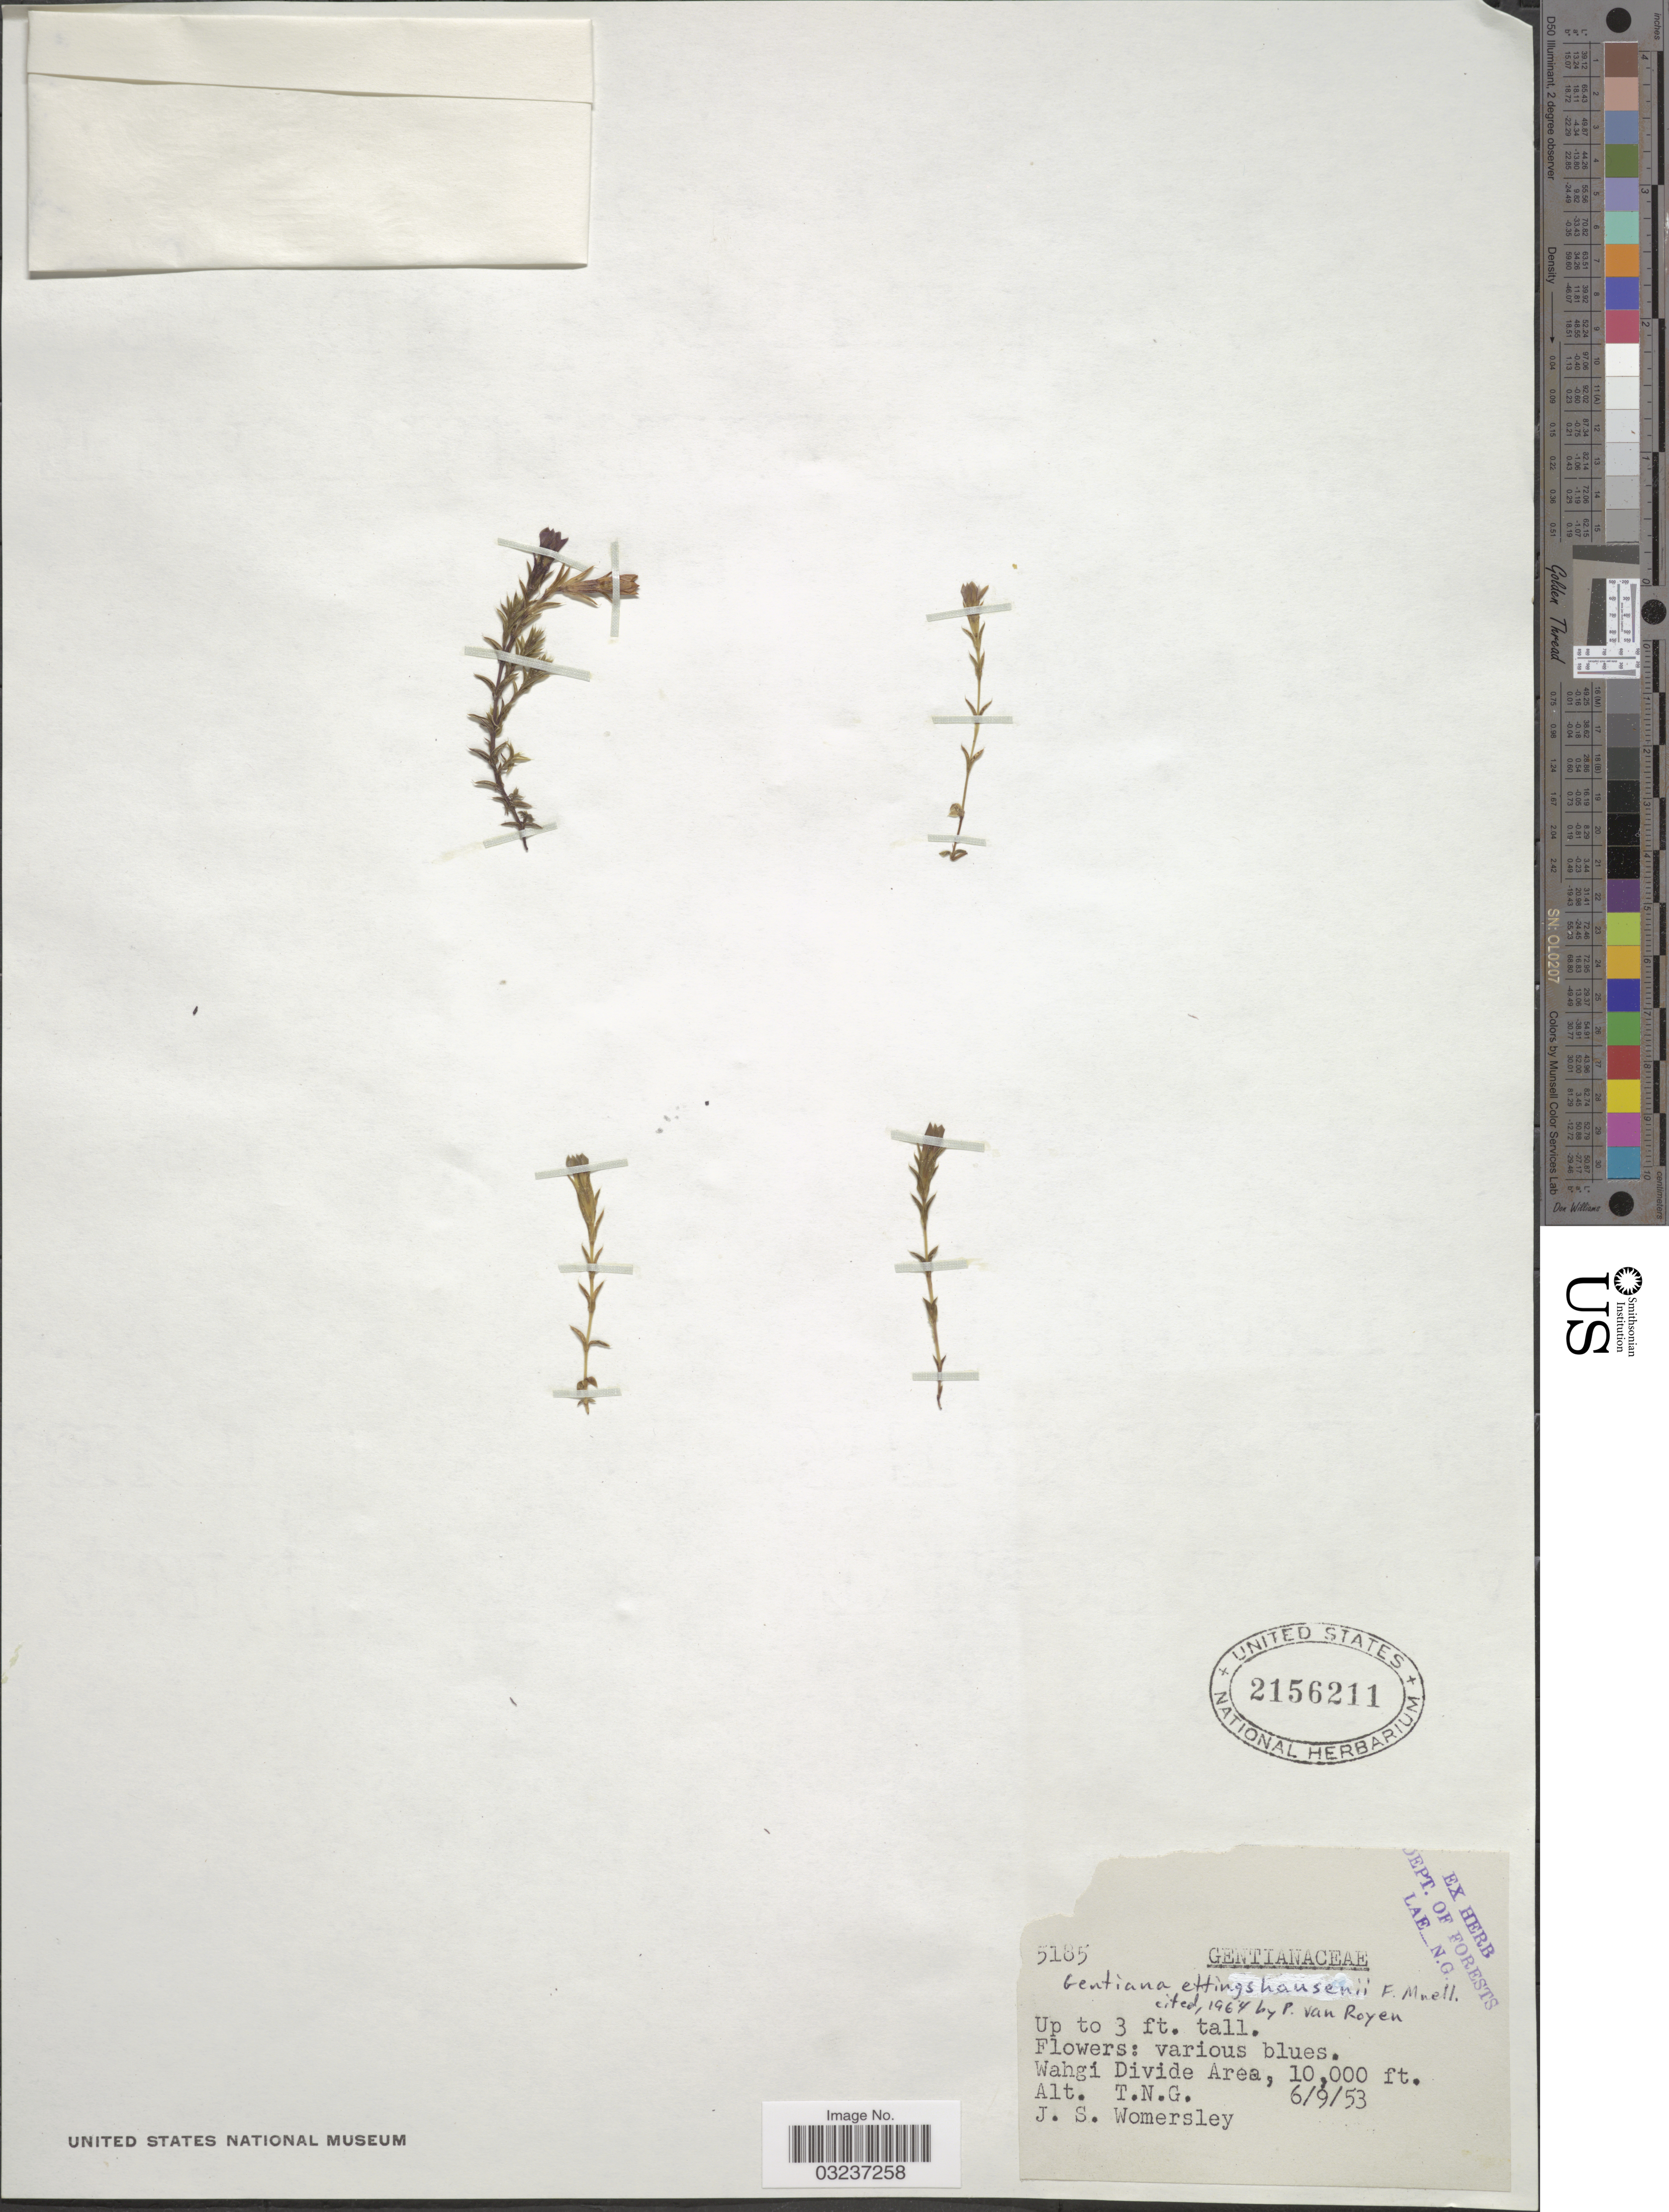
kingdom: Plantae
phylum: Tracheophyta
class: Magnoliopsida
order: Gentianales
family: Gentianaceae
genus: Gentiana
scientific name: Gentiana ettingshausenii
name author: F. Muell.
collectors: J. S. Womersley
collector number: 5185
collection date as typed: Transcribed d/m/y: 6/9/53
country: Papua New Guinea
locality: Wahgi Divide Area. T. N. G.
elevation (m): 3048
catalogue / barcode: US 2156211